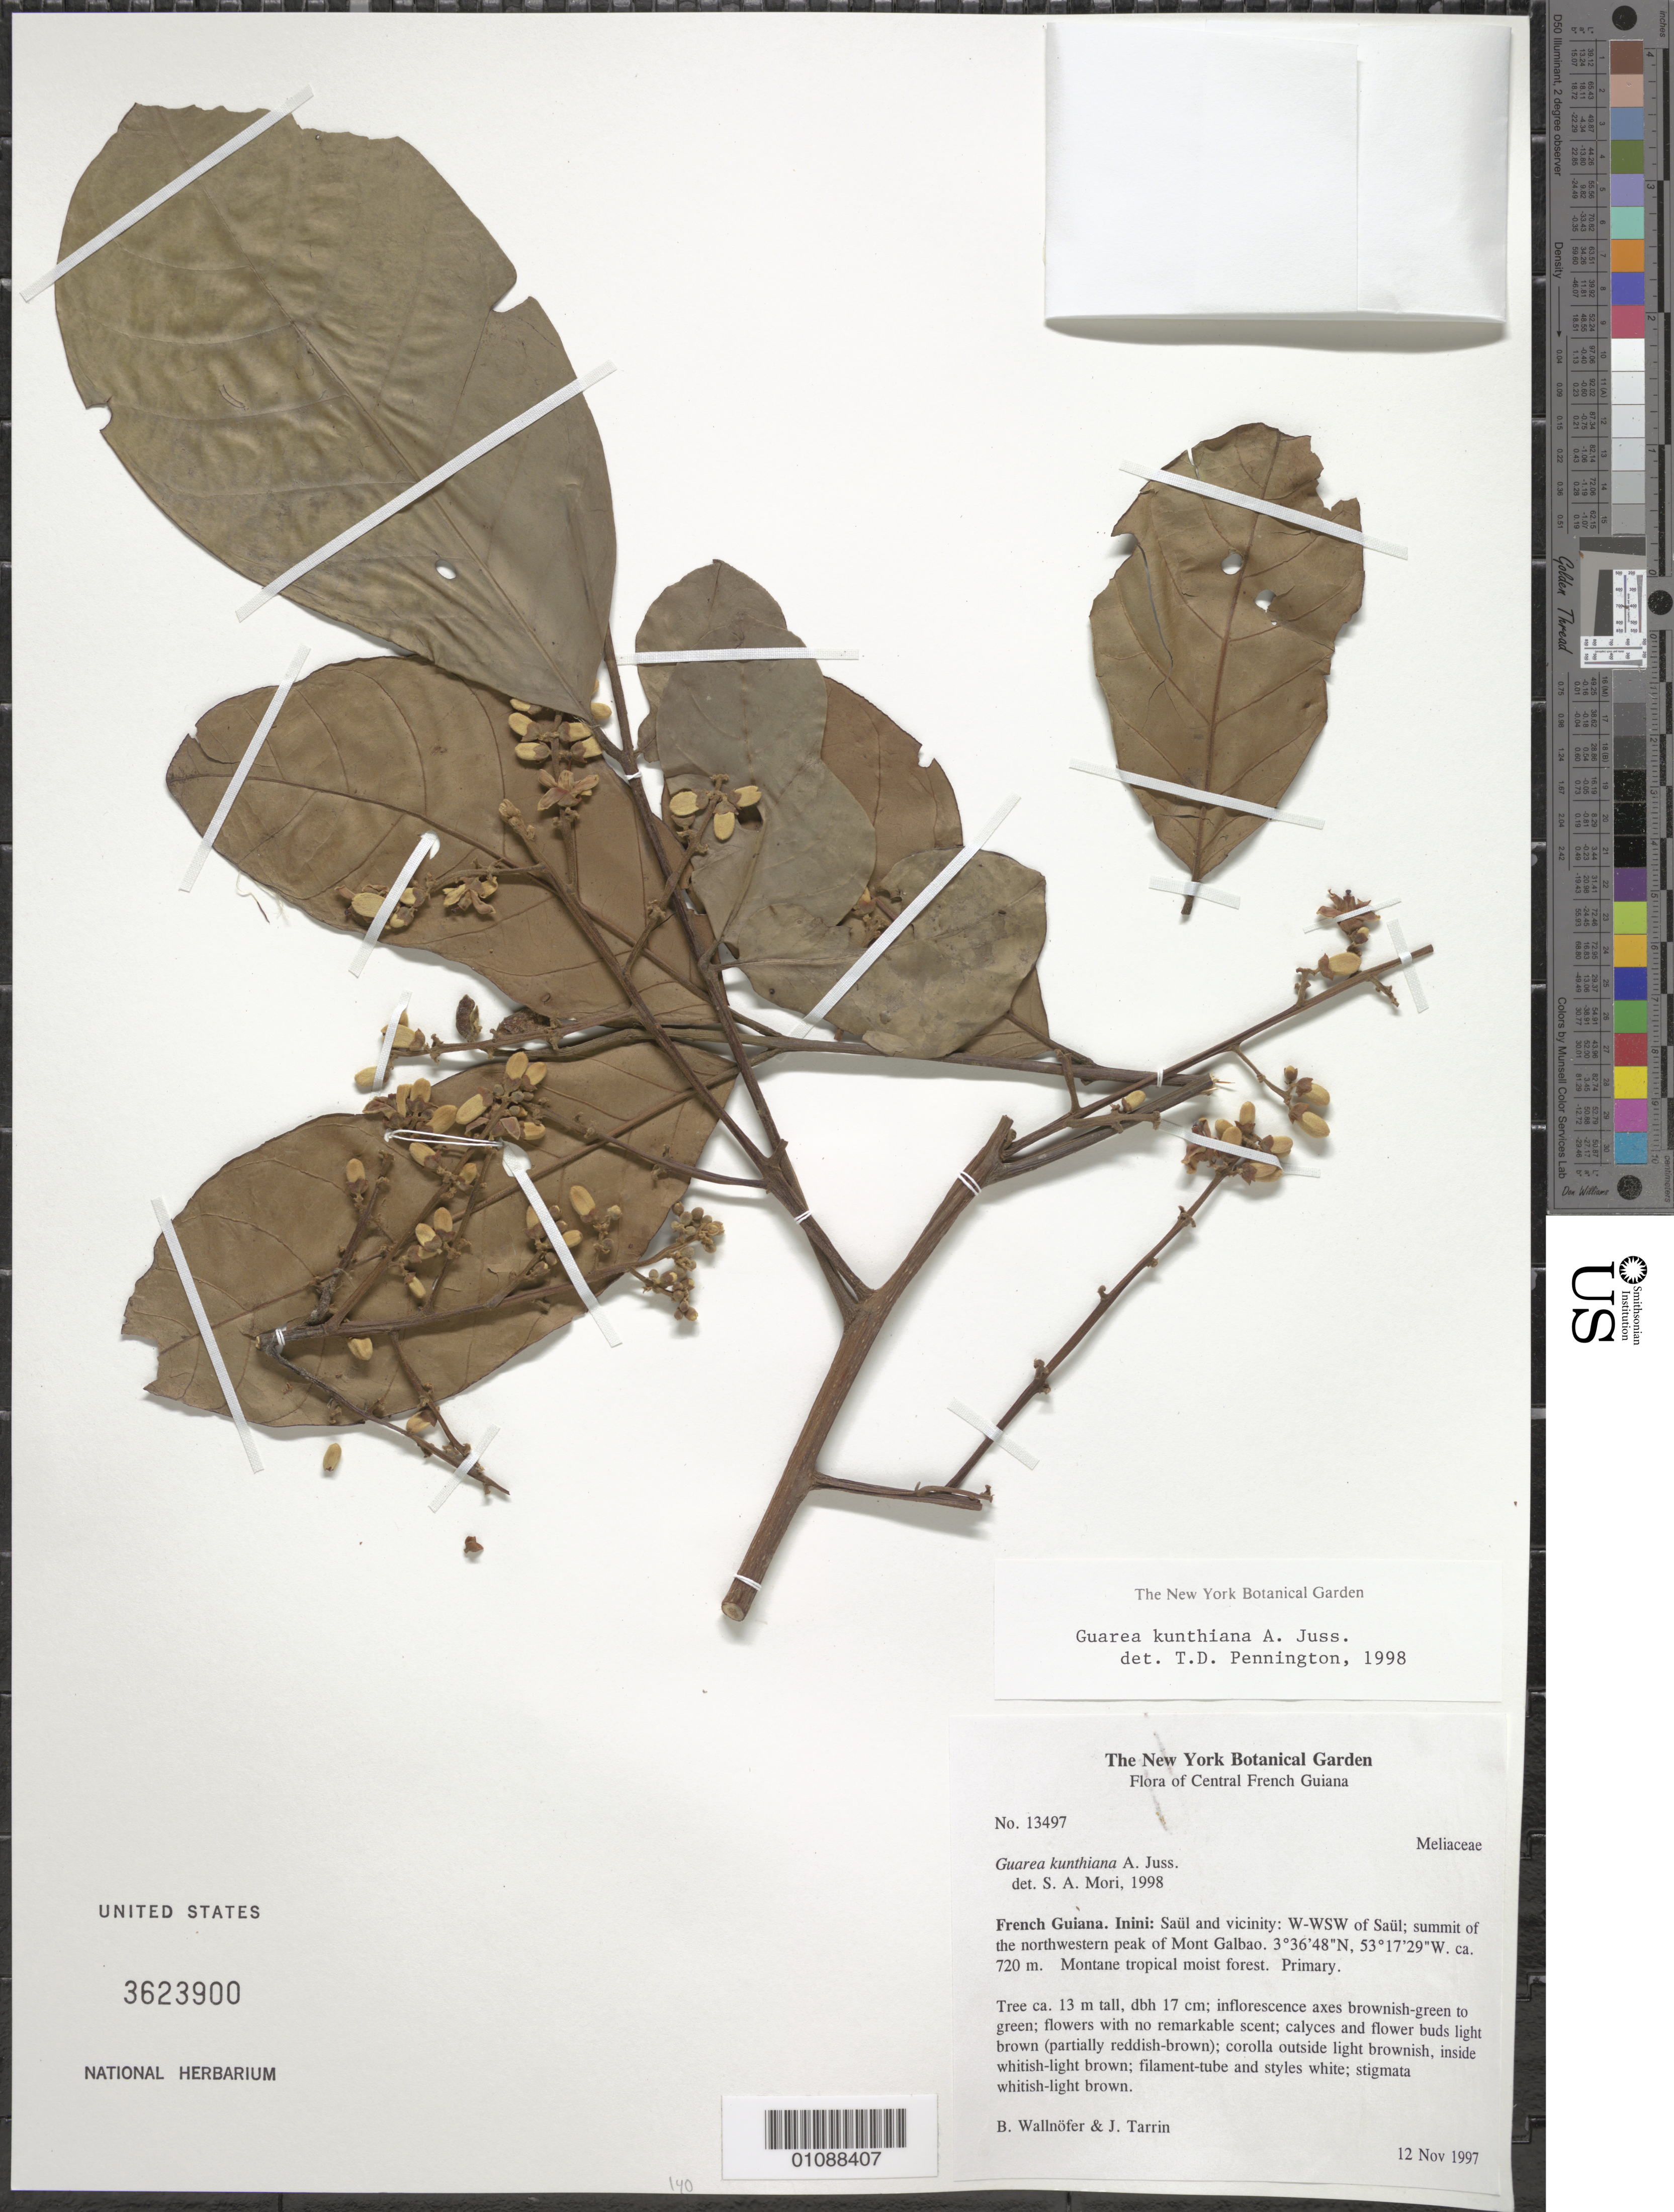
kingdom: Plantae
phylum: Tracheophyta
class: Magnoliopsida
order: Sapindales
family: Meliaceae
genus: Guarea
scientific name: Guarea kunthiana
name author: A. Juss.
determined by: Pennington, T. D., (K)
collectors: B. Wallnöfer & J. Tarin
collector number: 13497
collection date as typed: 12-Nov-97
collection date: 1997-11-12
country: French Guiana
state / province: Saint-Laurent-du-Maroni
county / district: Saül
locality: Inini: Saül and vicinity, W-WSW of Saül, summit of the NW peak of Mont Galbao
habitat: Montane tropical moist forest. Primary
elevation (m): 720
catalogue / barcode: US 3623900